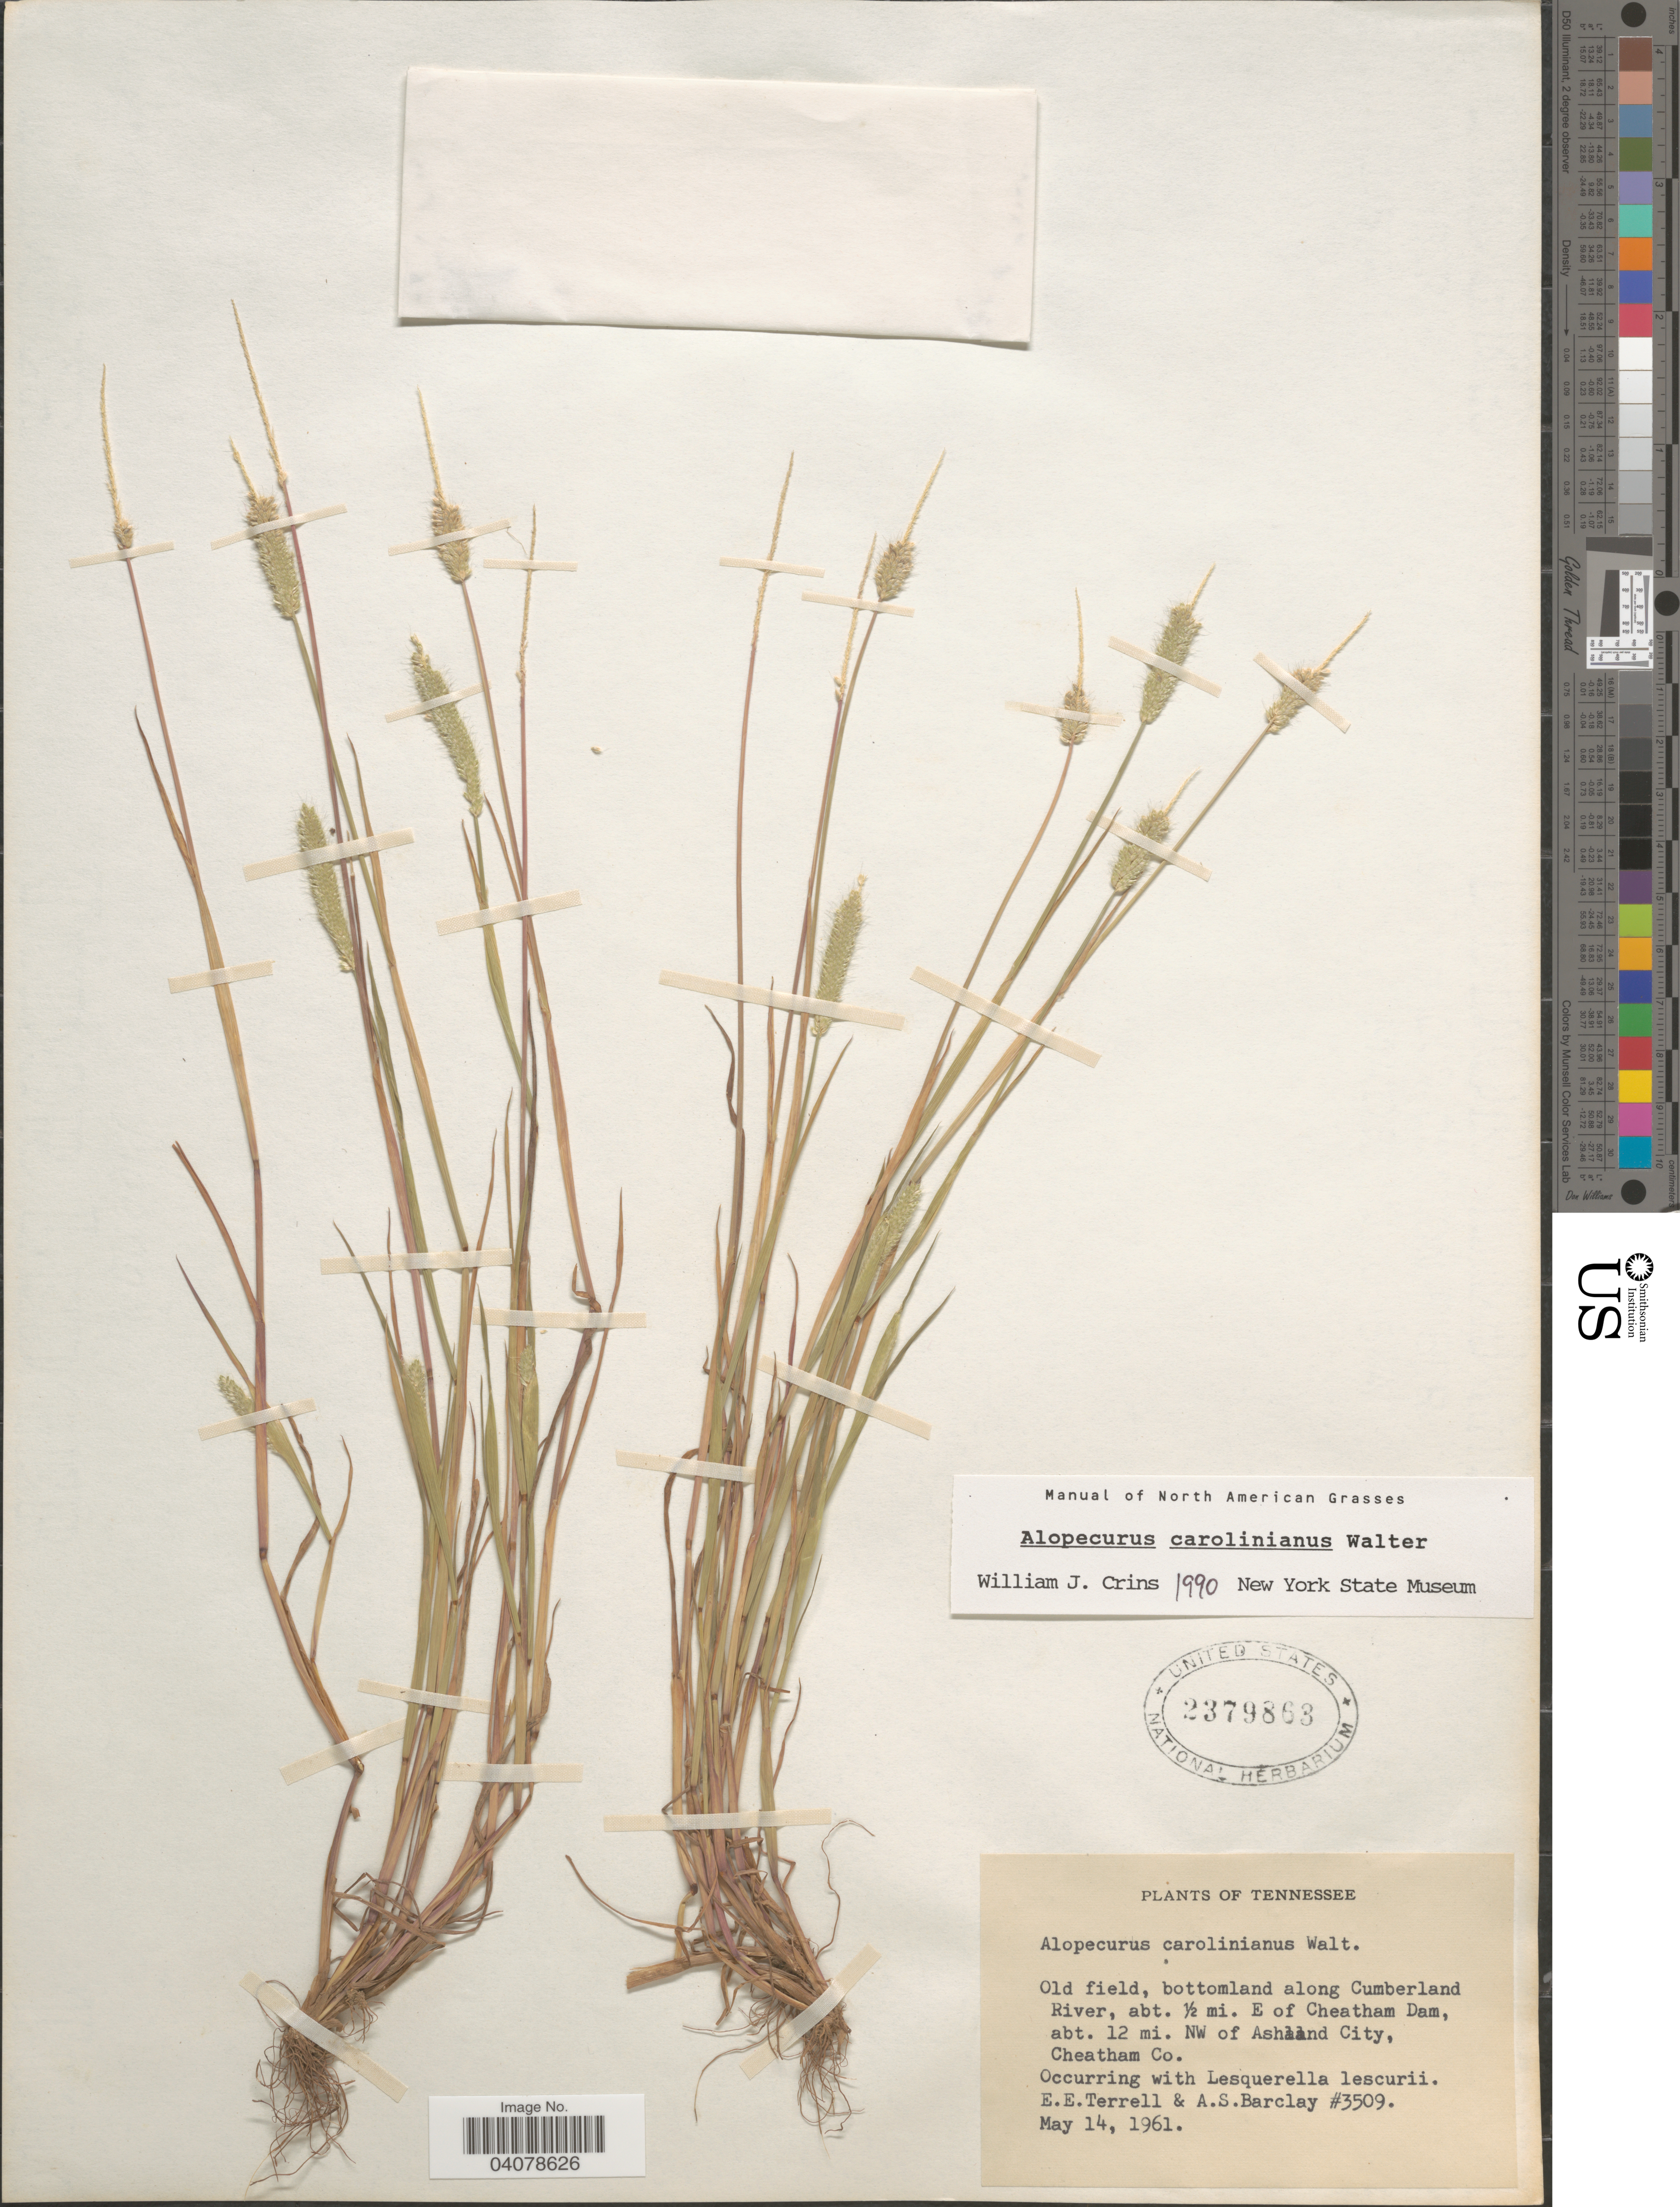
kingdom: Plantae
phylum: Tracheophyta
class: Liliopsida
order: Poales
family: Poaceae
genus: Alopecurus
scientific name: Alopecurus carolinianus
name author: Walter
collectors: E. E. Terrell & A. S. Barclay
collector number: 3509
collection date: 1961-05-14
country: United States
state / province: Tennessee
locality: Old field, bottomland along Cumberland River, abt. 1/2 mi. E of Cheatham Dam, abt. 12 mi. NW of Ashland City, Cheatham Co.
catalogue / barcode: US 2379863